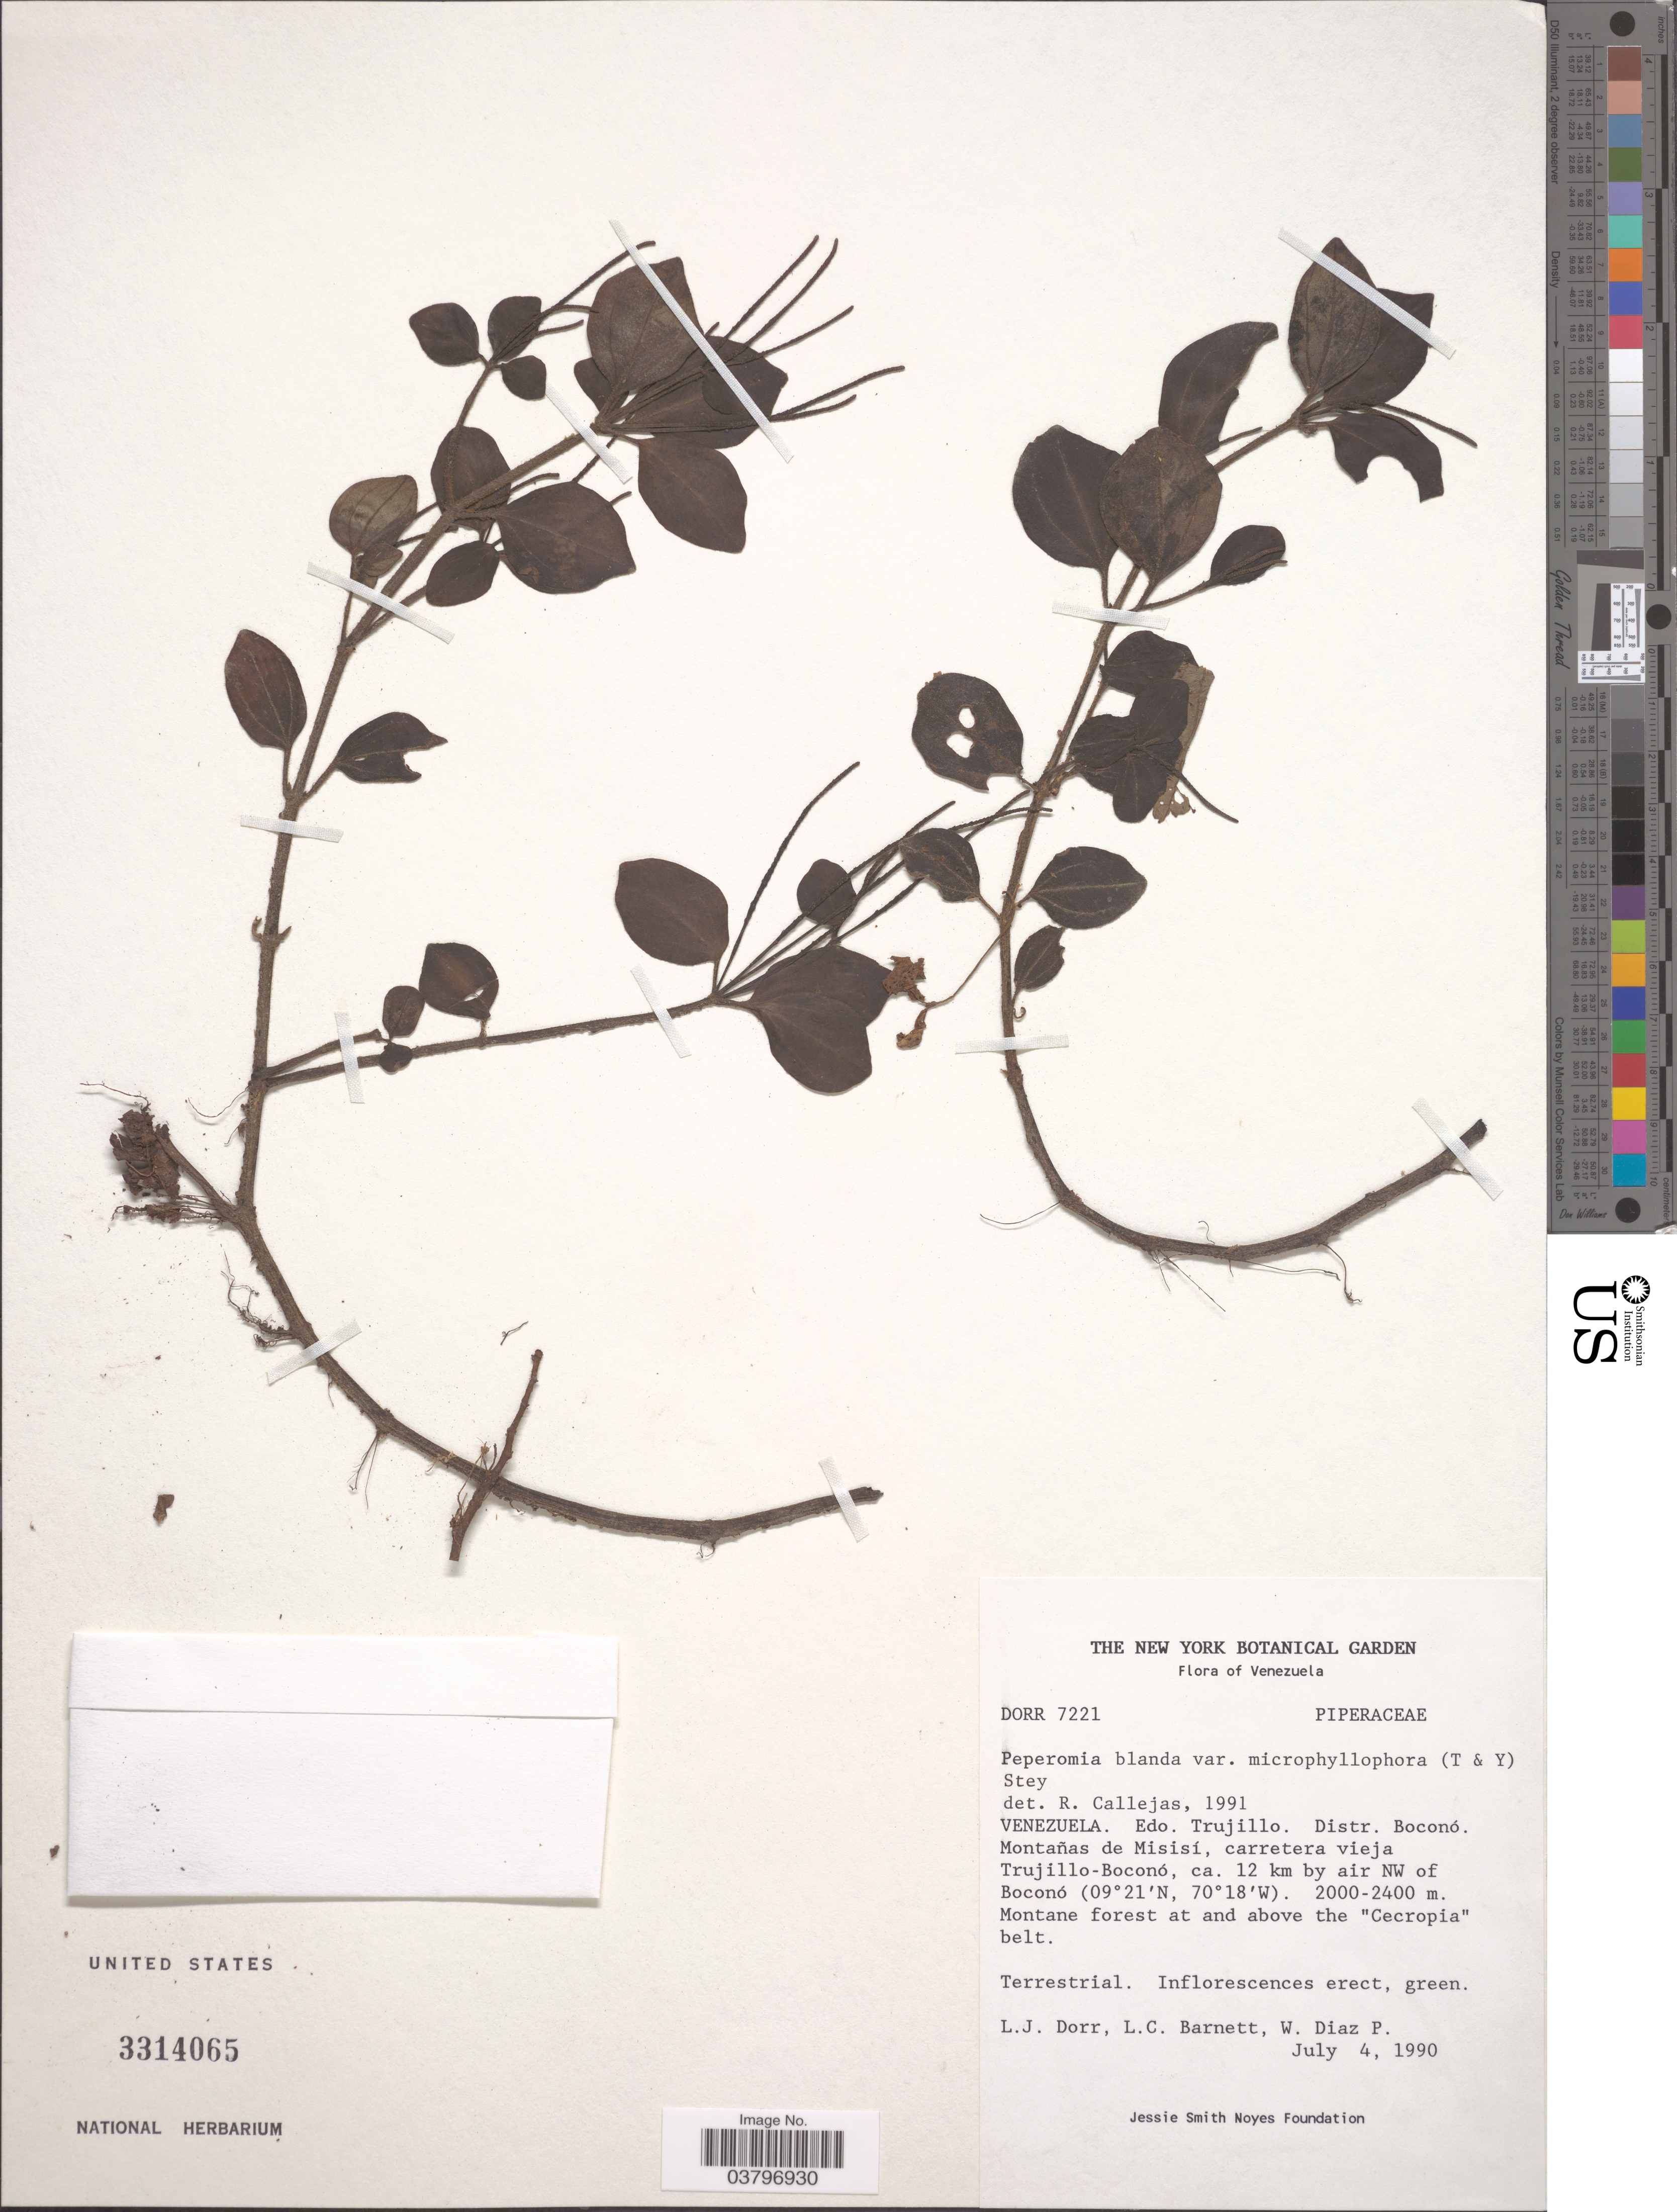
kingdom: Plantae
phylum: Tracheophyta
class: Magnoliopsida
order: Piperales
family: Piperaceae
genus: Peperomia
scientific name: Peperomia blanda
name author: (Jacq.) Kunth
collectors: L. J. Dorr, L. C. Barnett & W. Díaz P.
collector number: DORR 7221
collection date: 1990-07-04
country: Venezuela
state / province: Trujillo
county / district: Boconó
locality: Montañas de Misisí, carretera vieja Trujillo-Boconó, ca. 12 km by air NW of Boconó.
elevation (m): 2000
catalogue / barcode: US 3314065